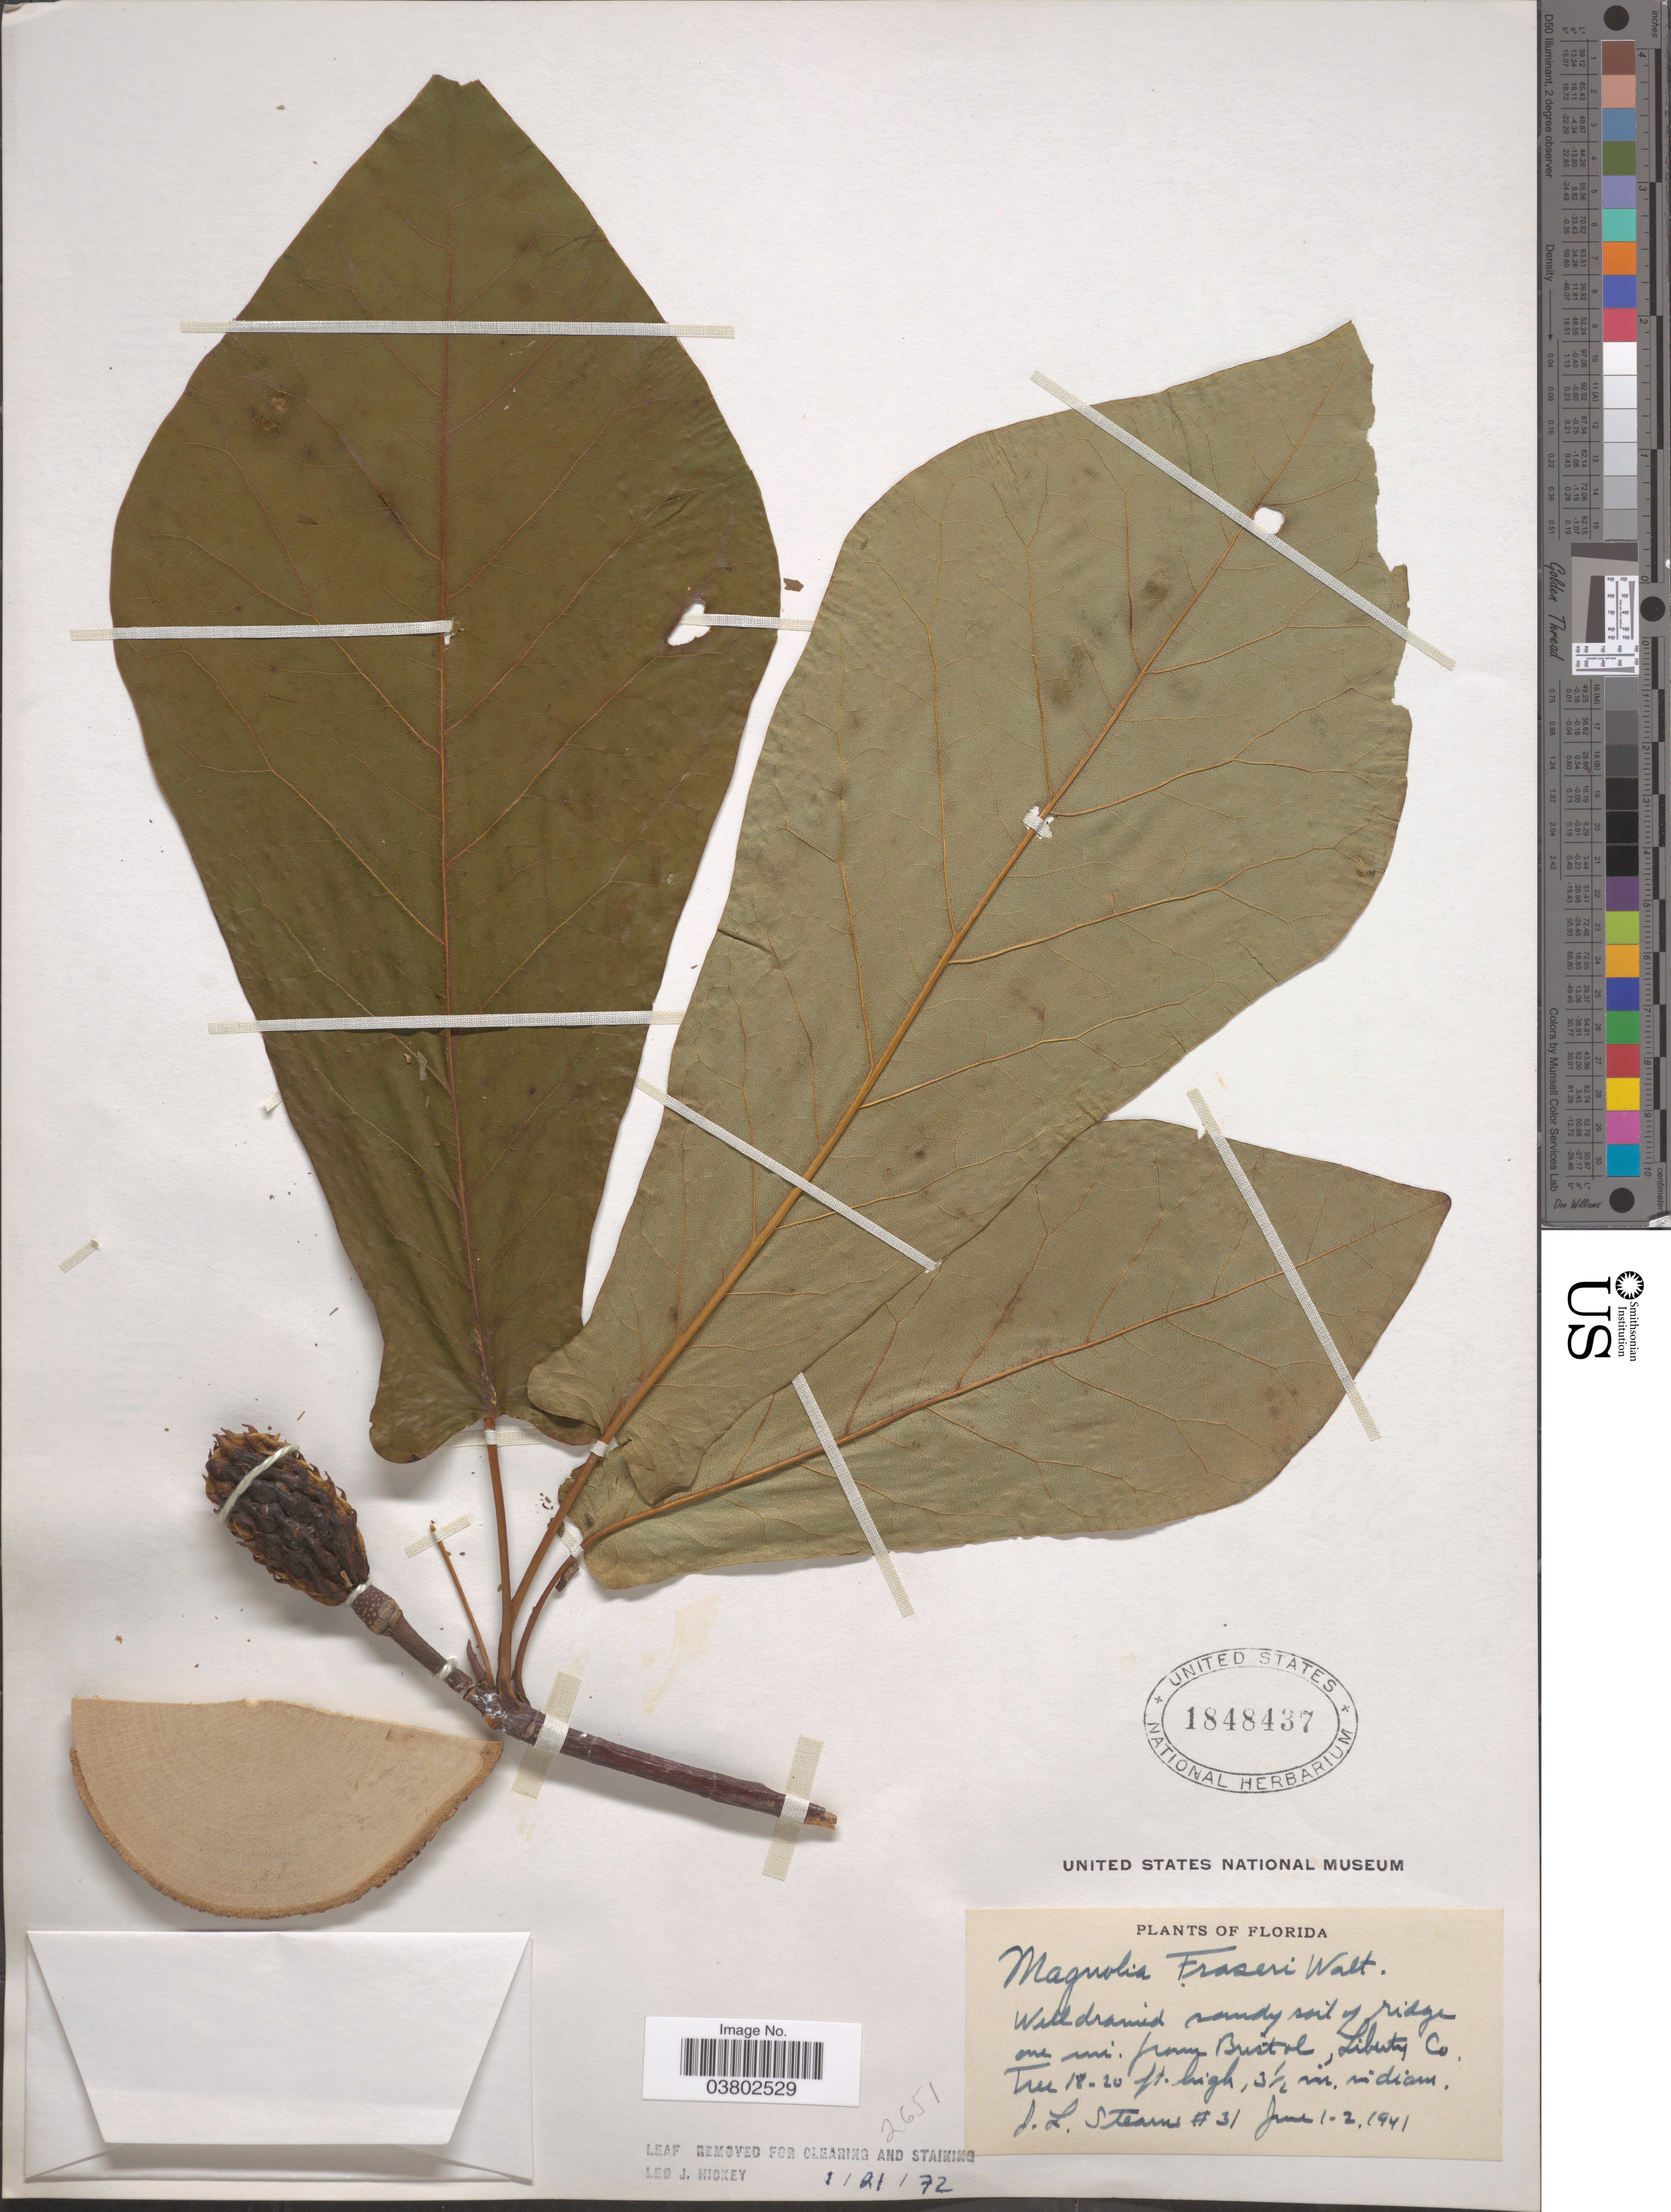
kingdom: Plantae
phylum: Tracheophyta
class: Magnoliopsida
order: Magnoliales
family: Magnoliaceae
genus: Magnolia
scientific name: Magnolia fraseri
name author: Walter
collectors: J. Stearns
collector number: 31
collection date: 1941-06-01/1941-06-02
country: United States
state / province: Florida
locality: One mi. from Bristol, Liberty Co.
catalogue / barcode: US 1848437